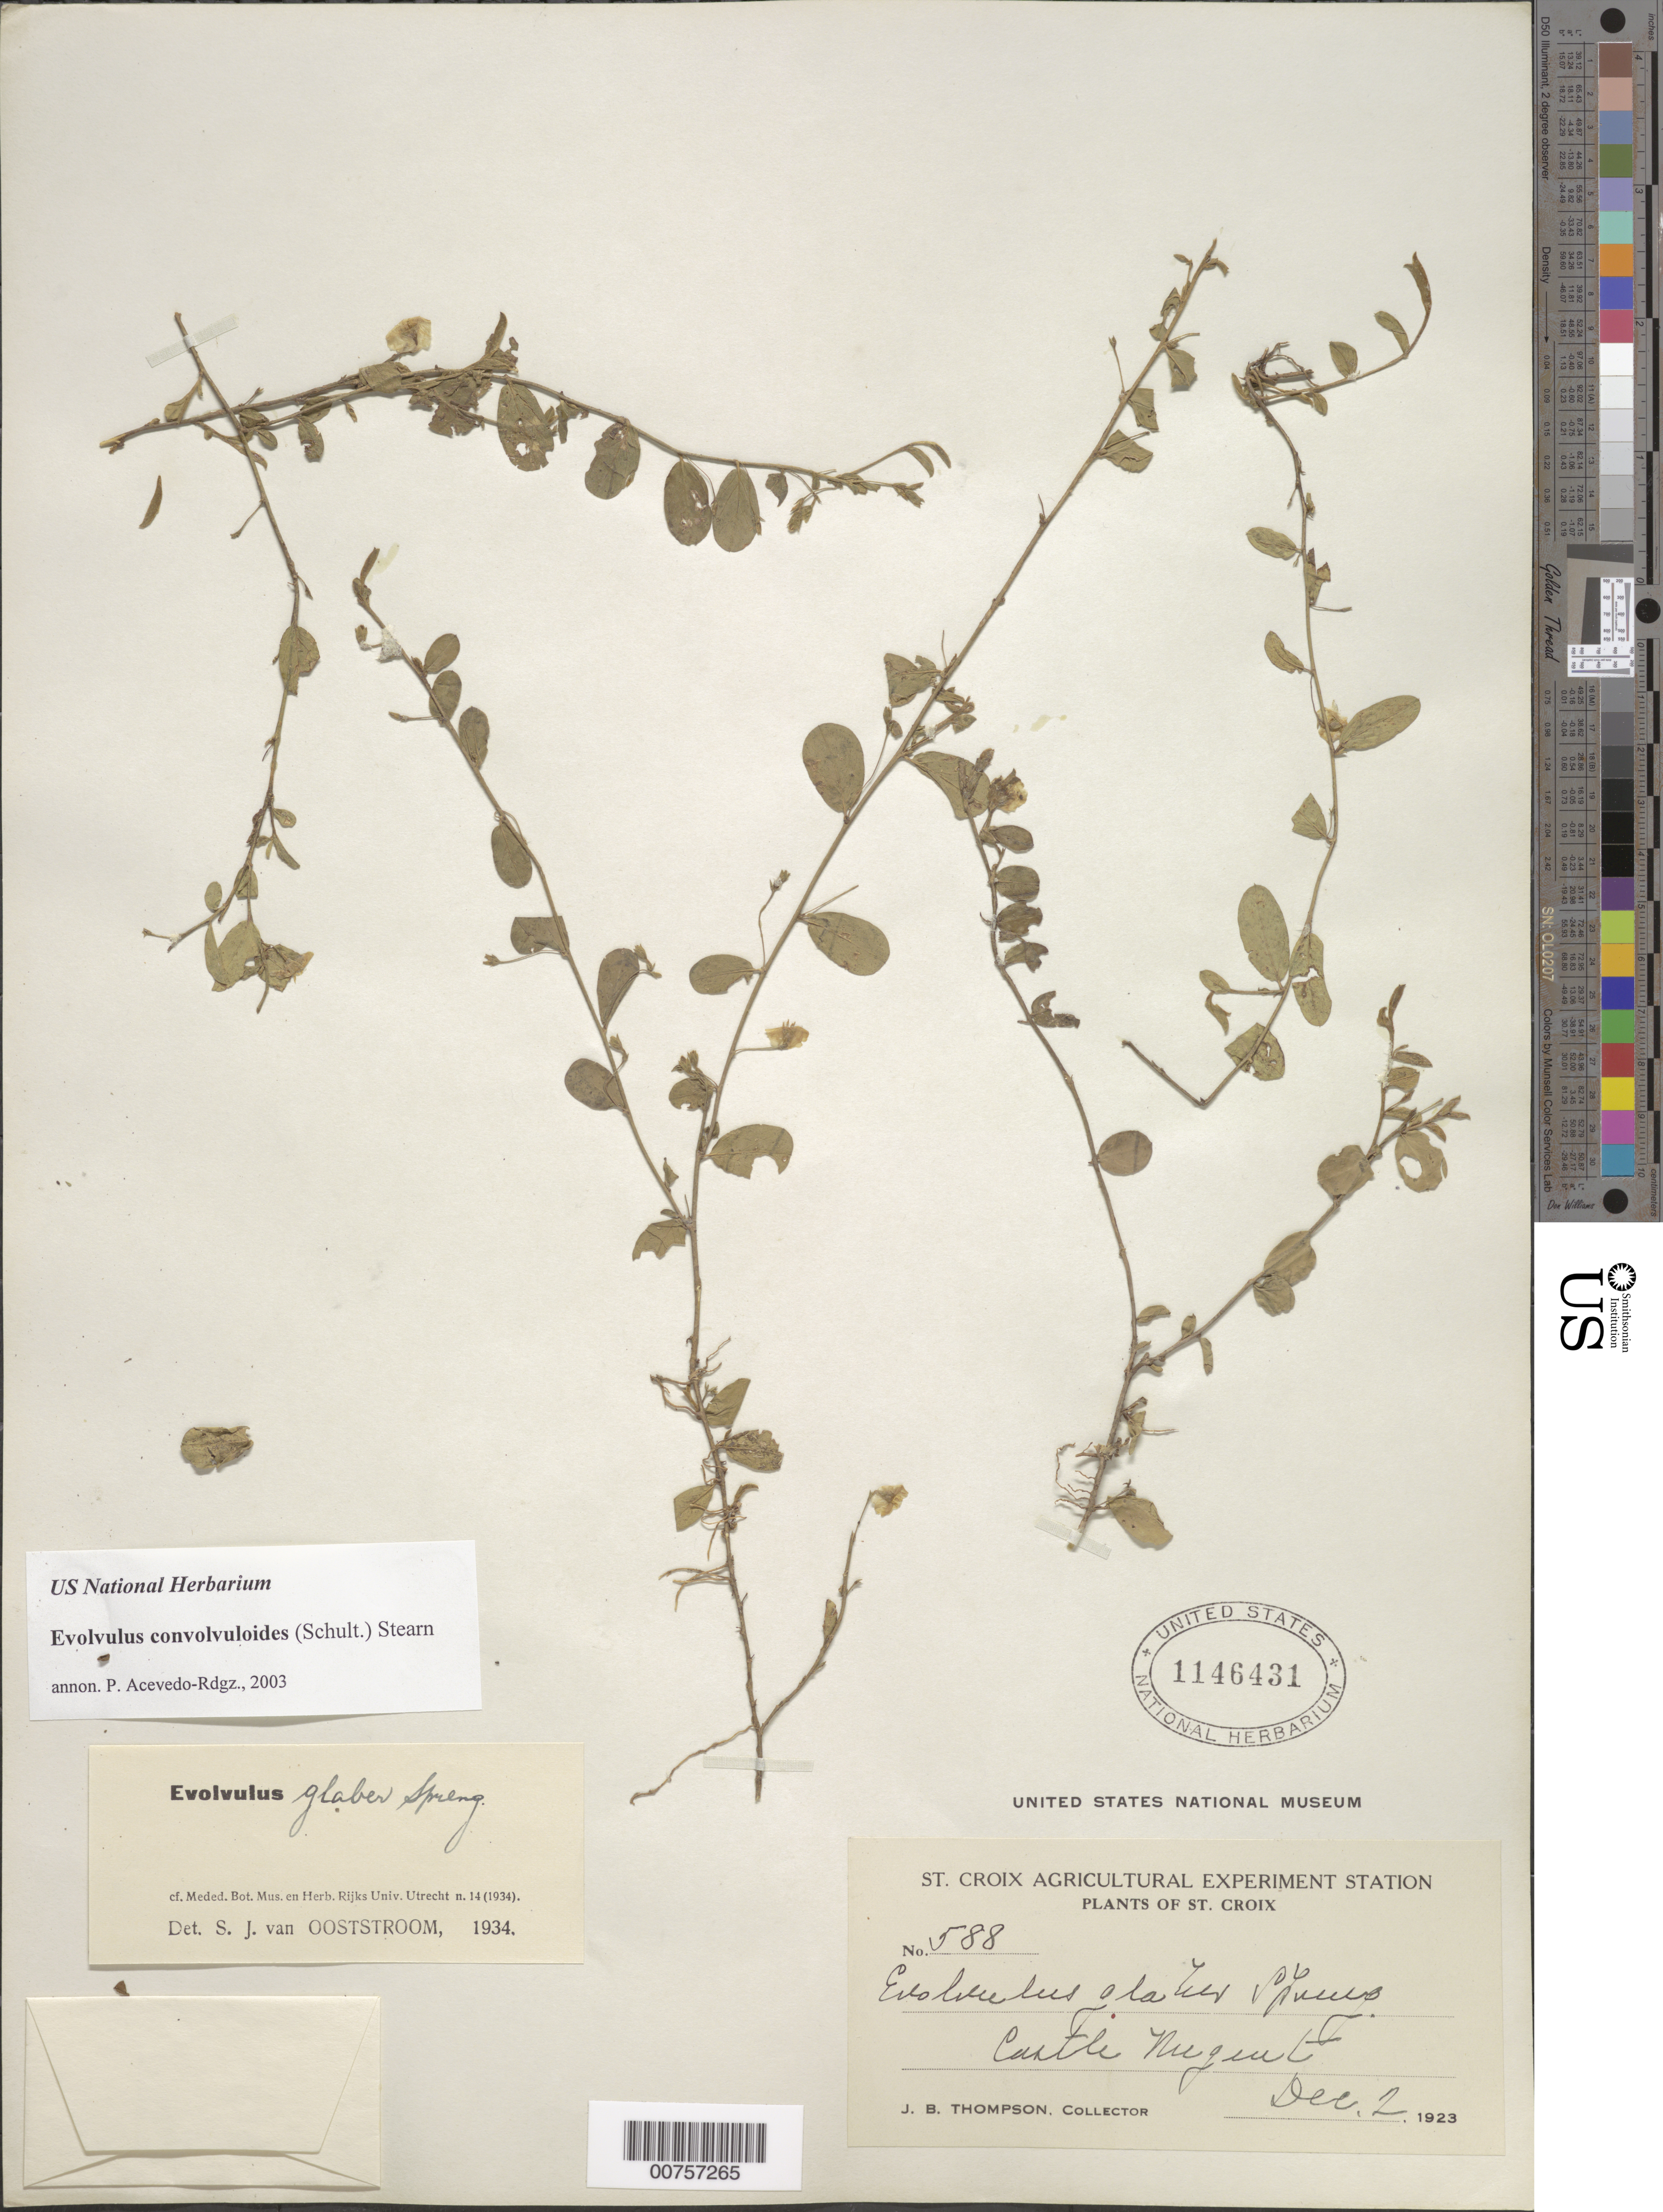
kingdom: Plantae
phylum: Tracheophyta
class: Magnoliopsida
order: Solanales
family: Convolvulaceae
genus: Evolvulus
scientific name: Evolvulus convolvuloides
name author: (Willd. ex Schult.) Stearn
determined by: Acevedo-Rodríguez, P., (BOT), Smithsonian Institution - National Museum of Natural History (UNITED STATES)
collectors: J. B. Thompson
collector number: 588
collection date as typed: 02 Dec 1923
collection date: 1923-12-02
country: U.S. Virgin Islands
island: St. Croix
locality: Castle Nugiut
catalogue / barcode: US 1146431